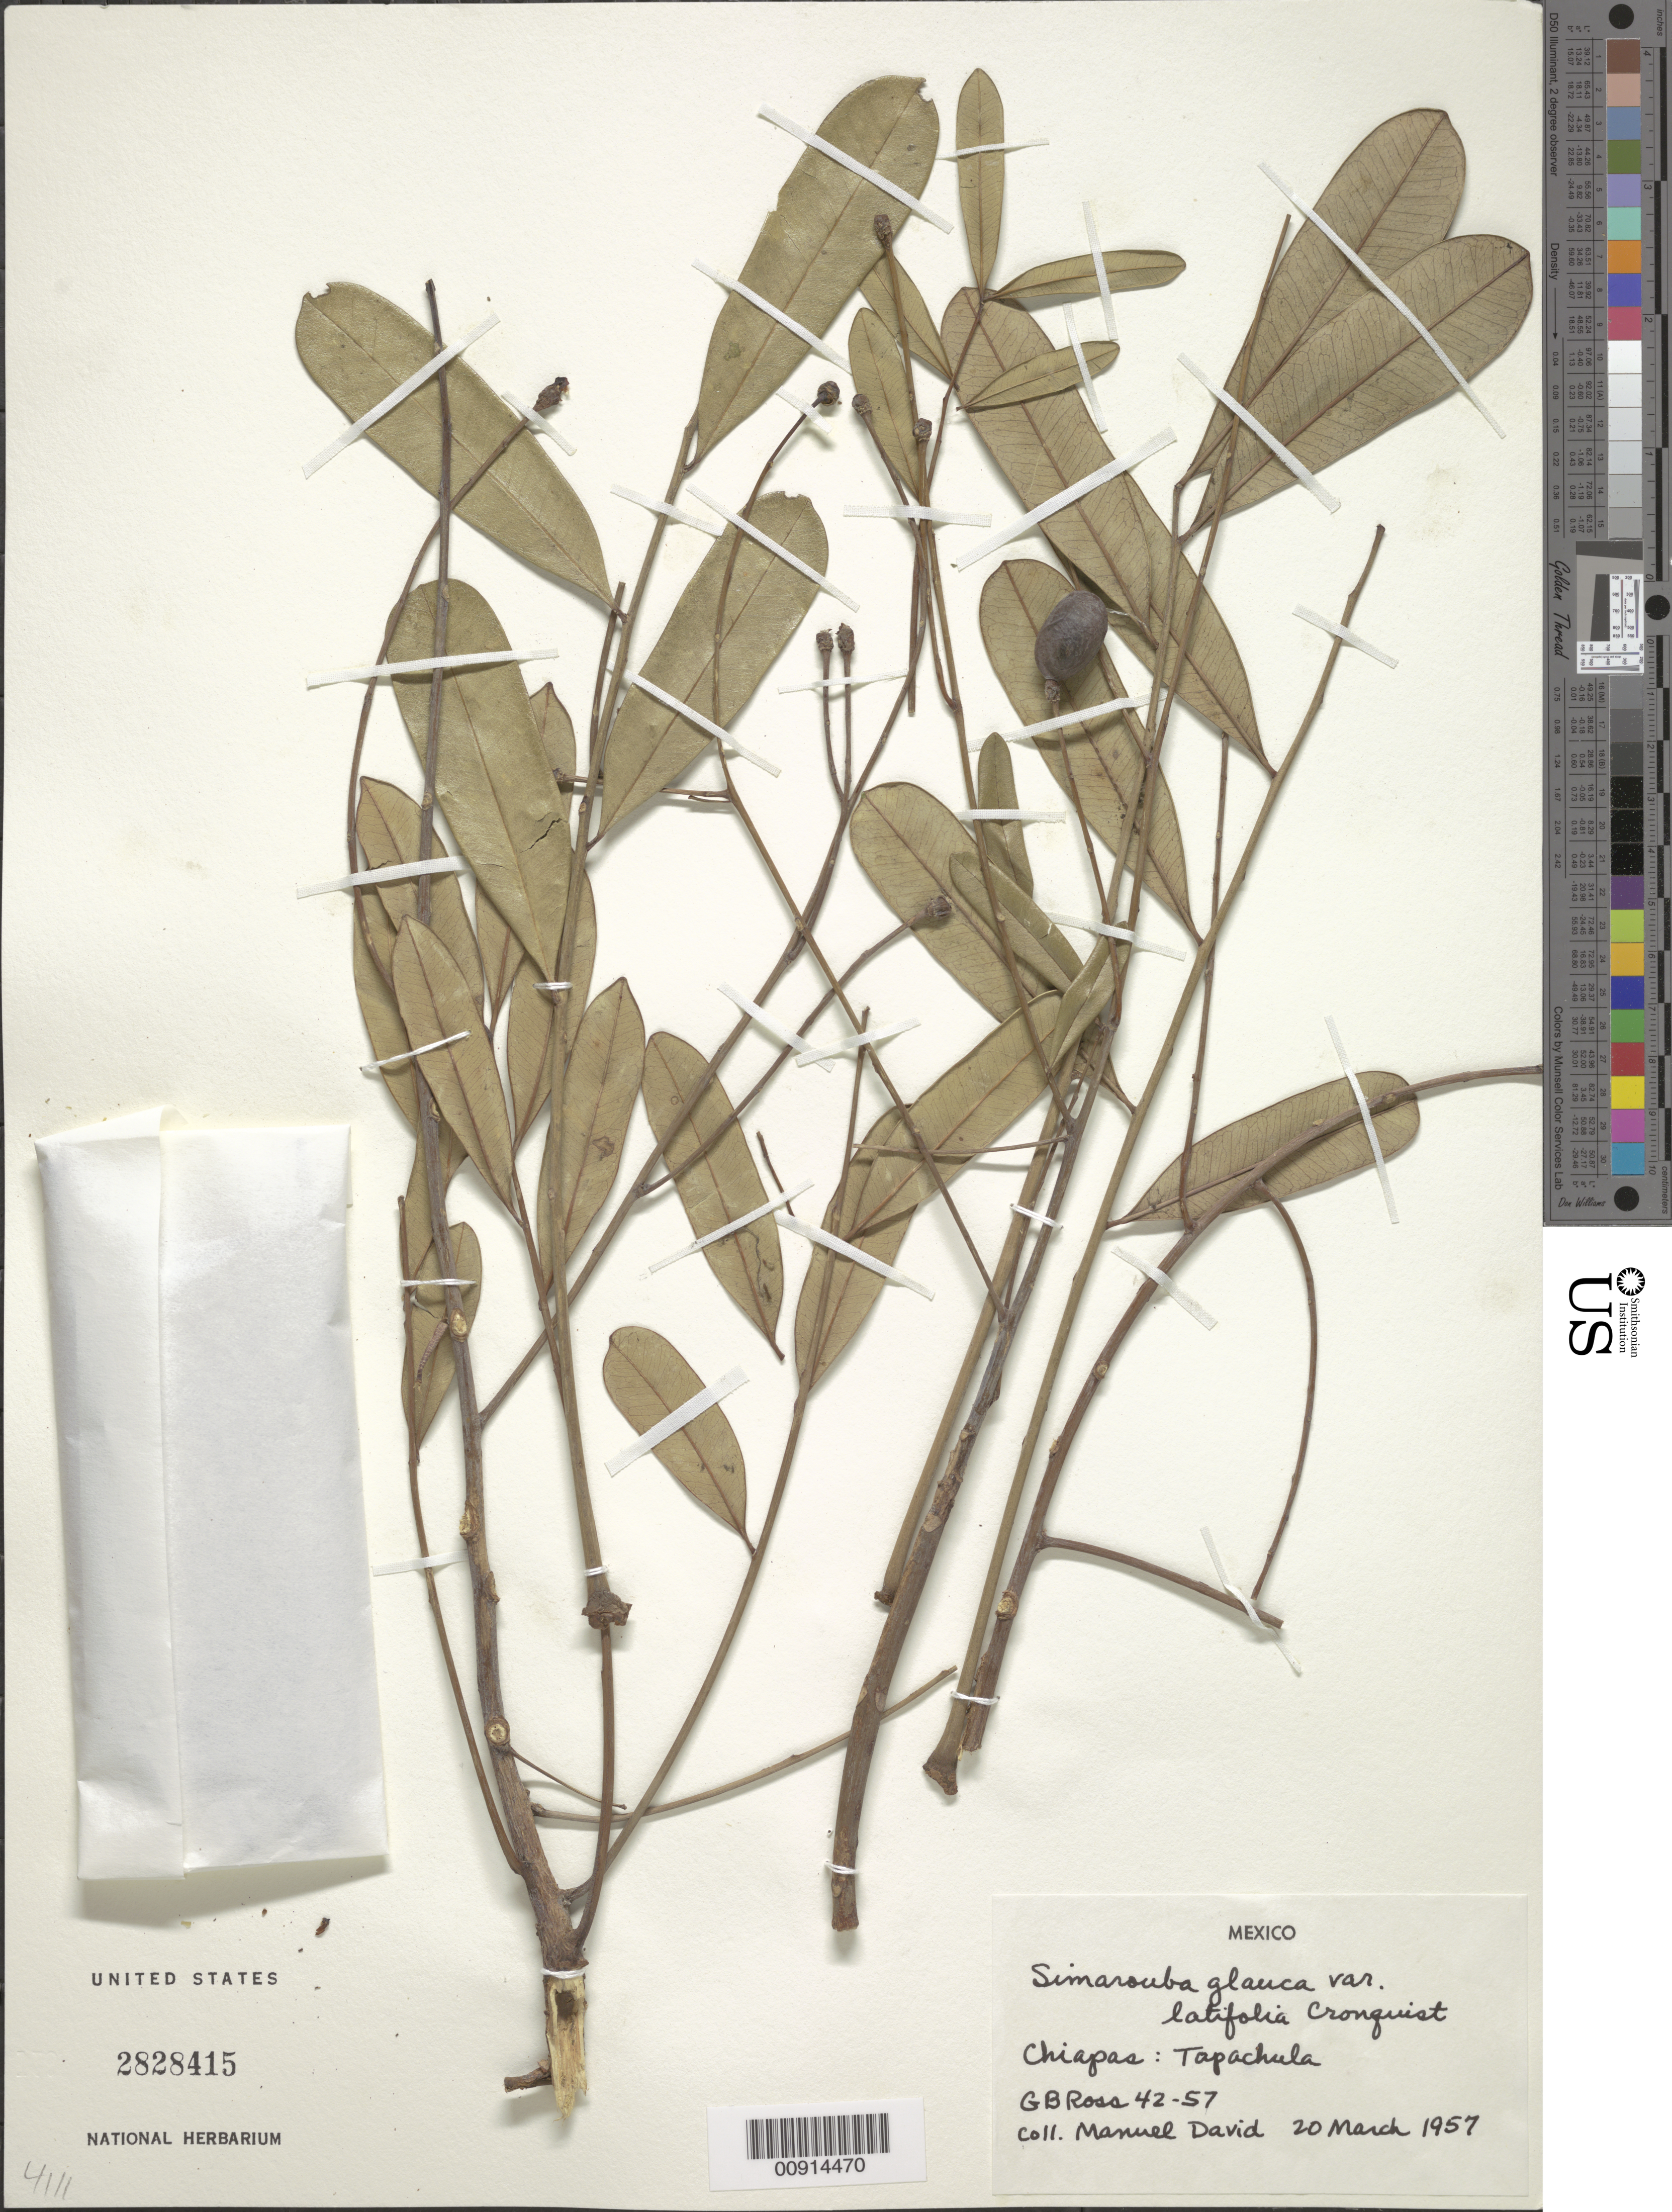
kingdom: Plantae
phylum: Tracheophyta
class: Magnoliopsida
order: Sapindales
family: Simaroubaceae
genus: Simarouba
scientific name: Simarouba glauca var. latifolia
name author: Cronq.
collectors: David, M.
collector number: GB Ross 42-57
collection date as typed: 20 Mar 1957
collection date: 1957-03-20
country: Mexico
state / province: Chiapas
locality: Chiapas: Tapachula.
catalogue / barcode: US 2828415